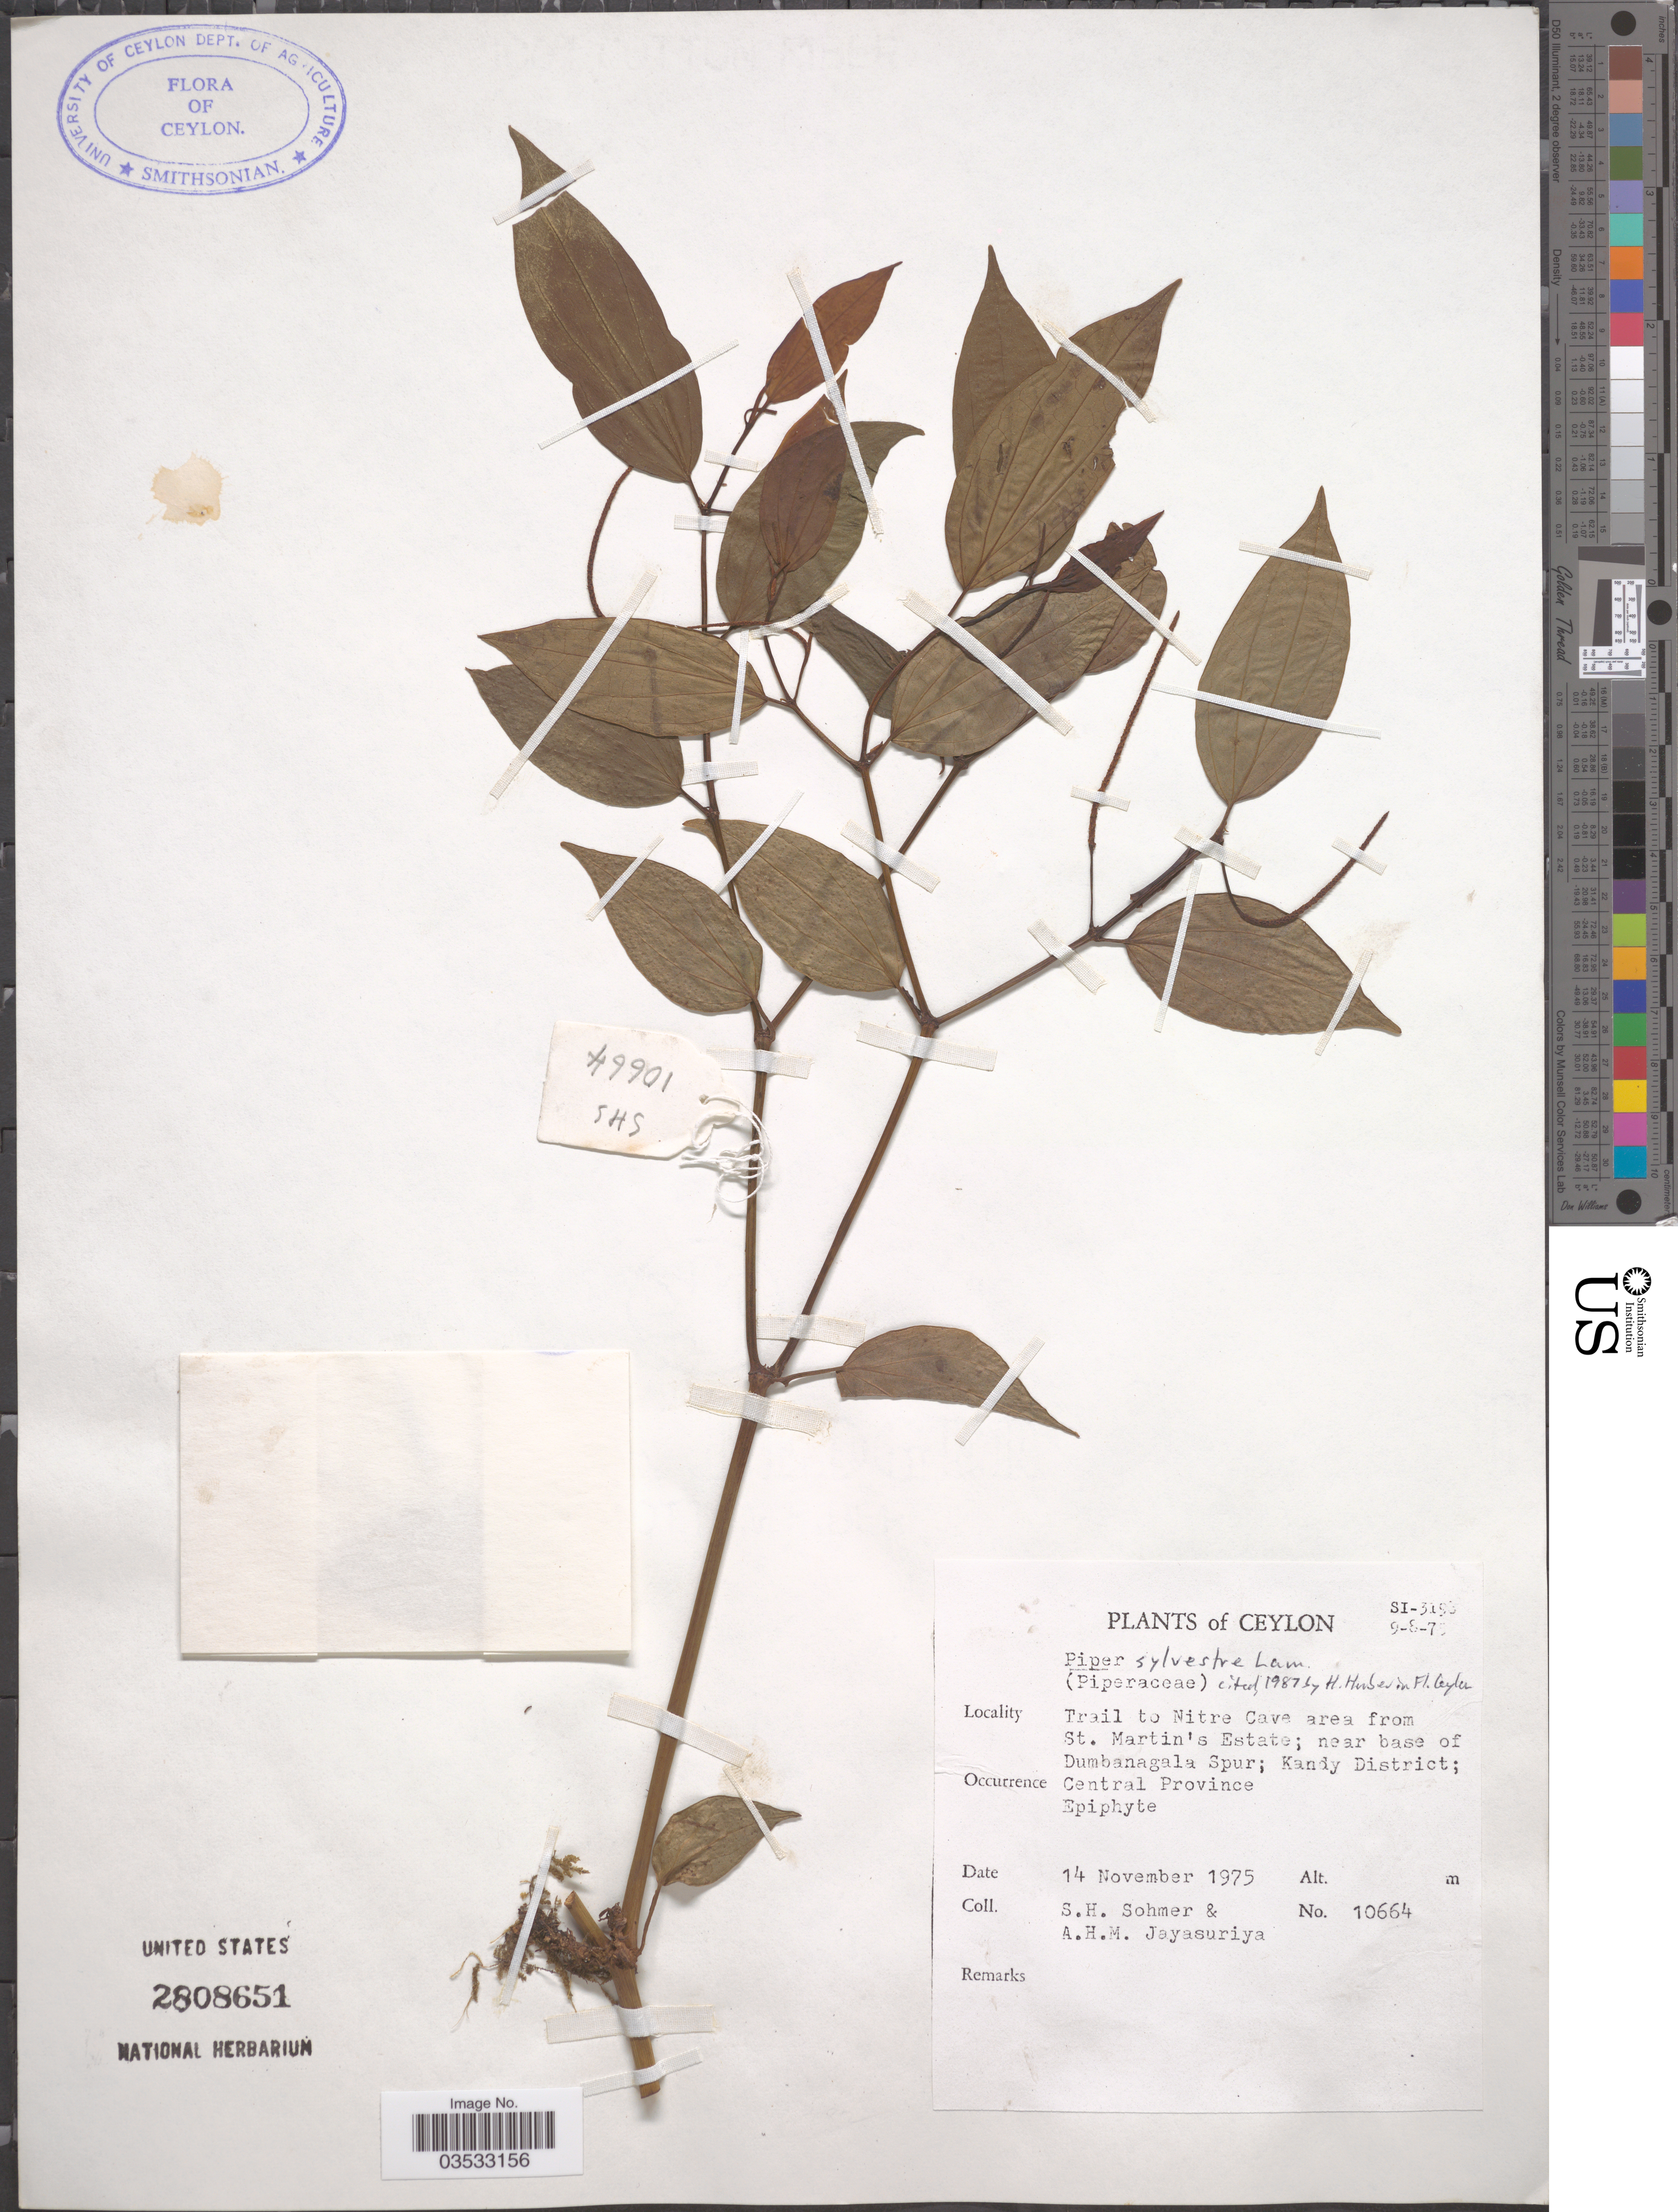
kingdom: Plantae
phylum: Tracheophyta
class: Magnoliopsida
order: Piperales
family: Piperaceae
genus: Piper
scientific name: Piper sylvestre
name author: Lour.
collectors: S. H. Sohmer & A. H. Jayasuriya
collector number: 10664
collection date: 1975-11-14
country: Sri Lanka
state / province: Central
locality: Ceylon. Trail to Nitre Cave area from St. Martin's Estate; near base of Dumbanagala Spur; Kandy District.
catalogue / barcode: US 2808651